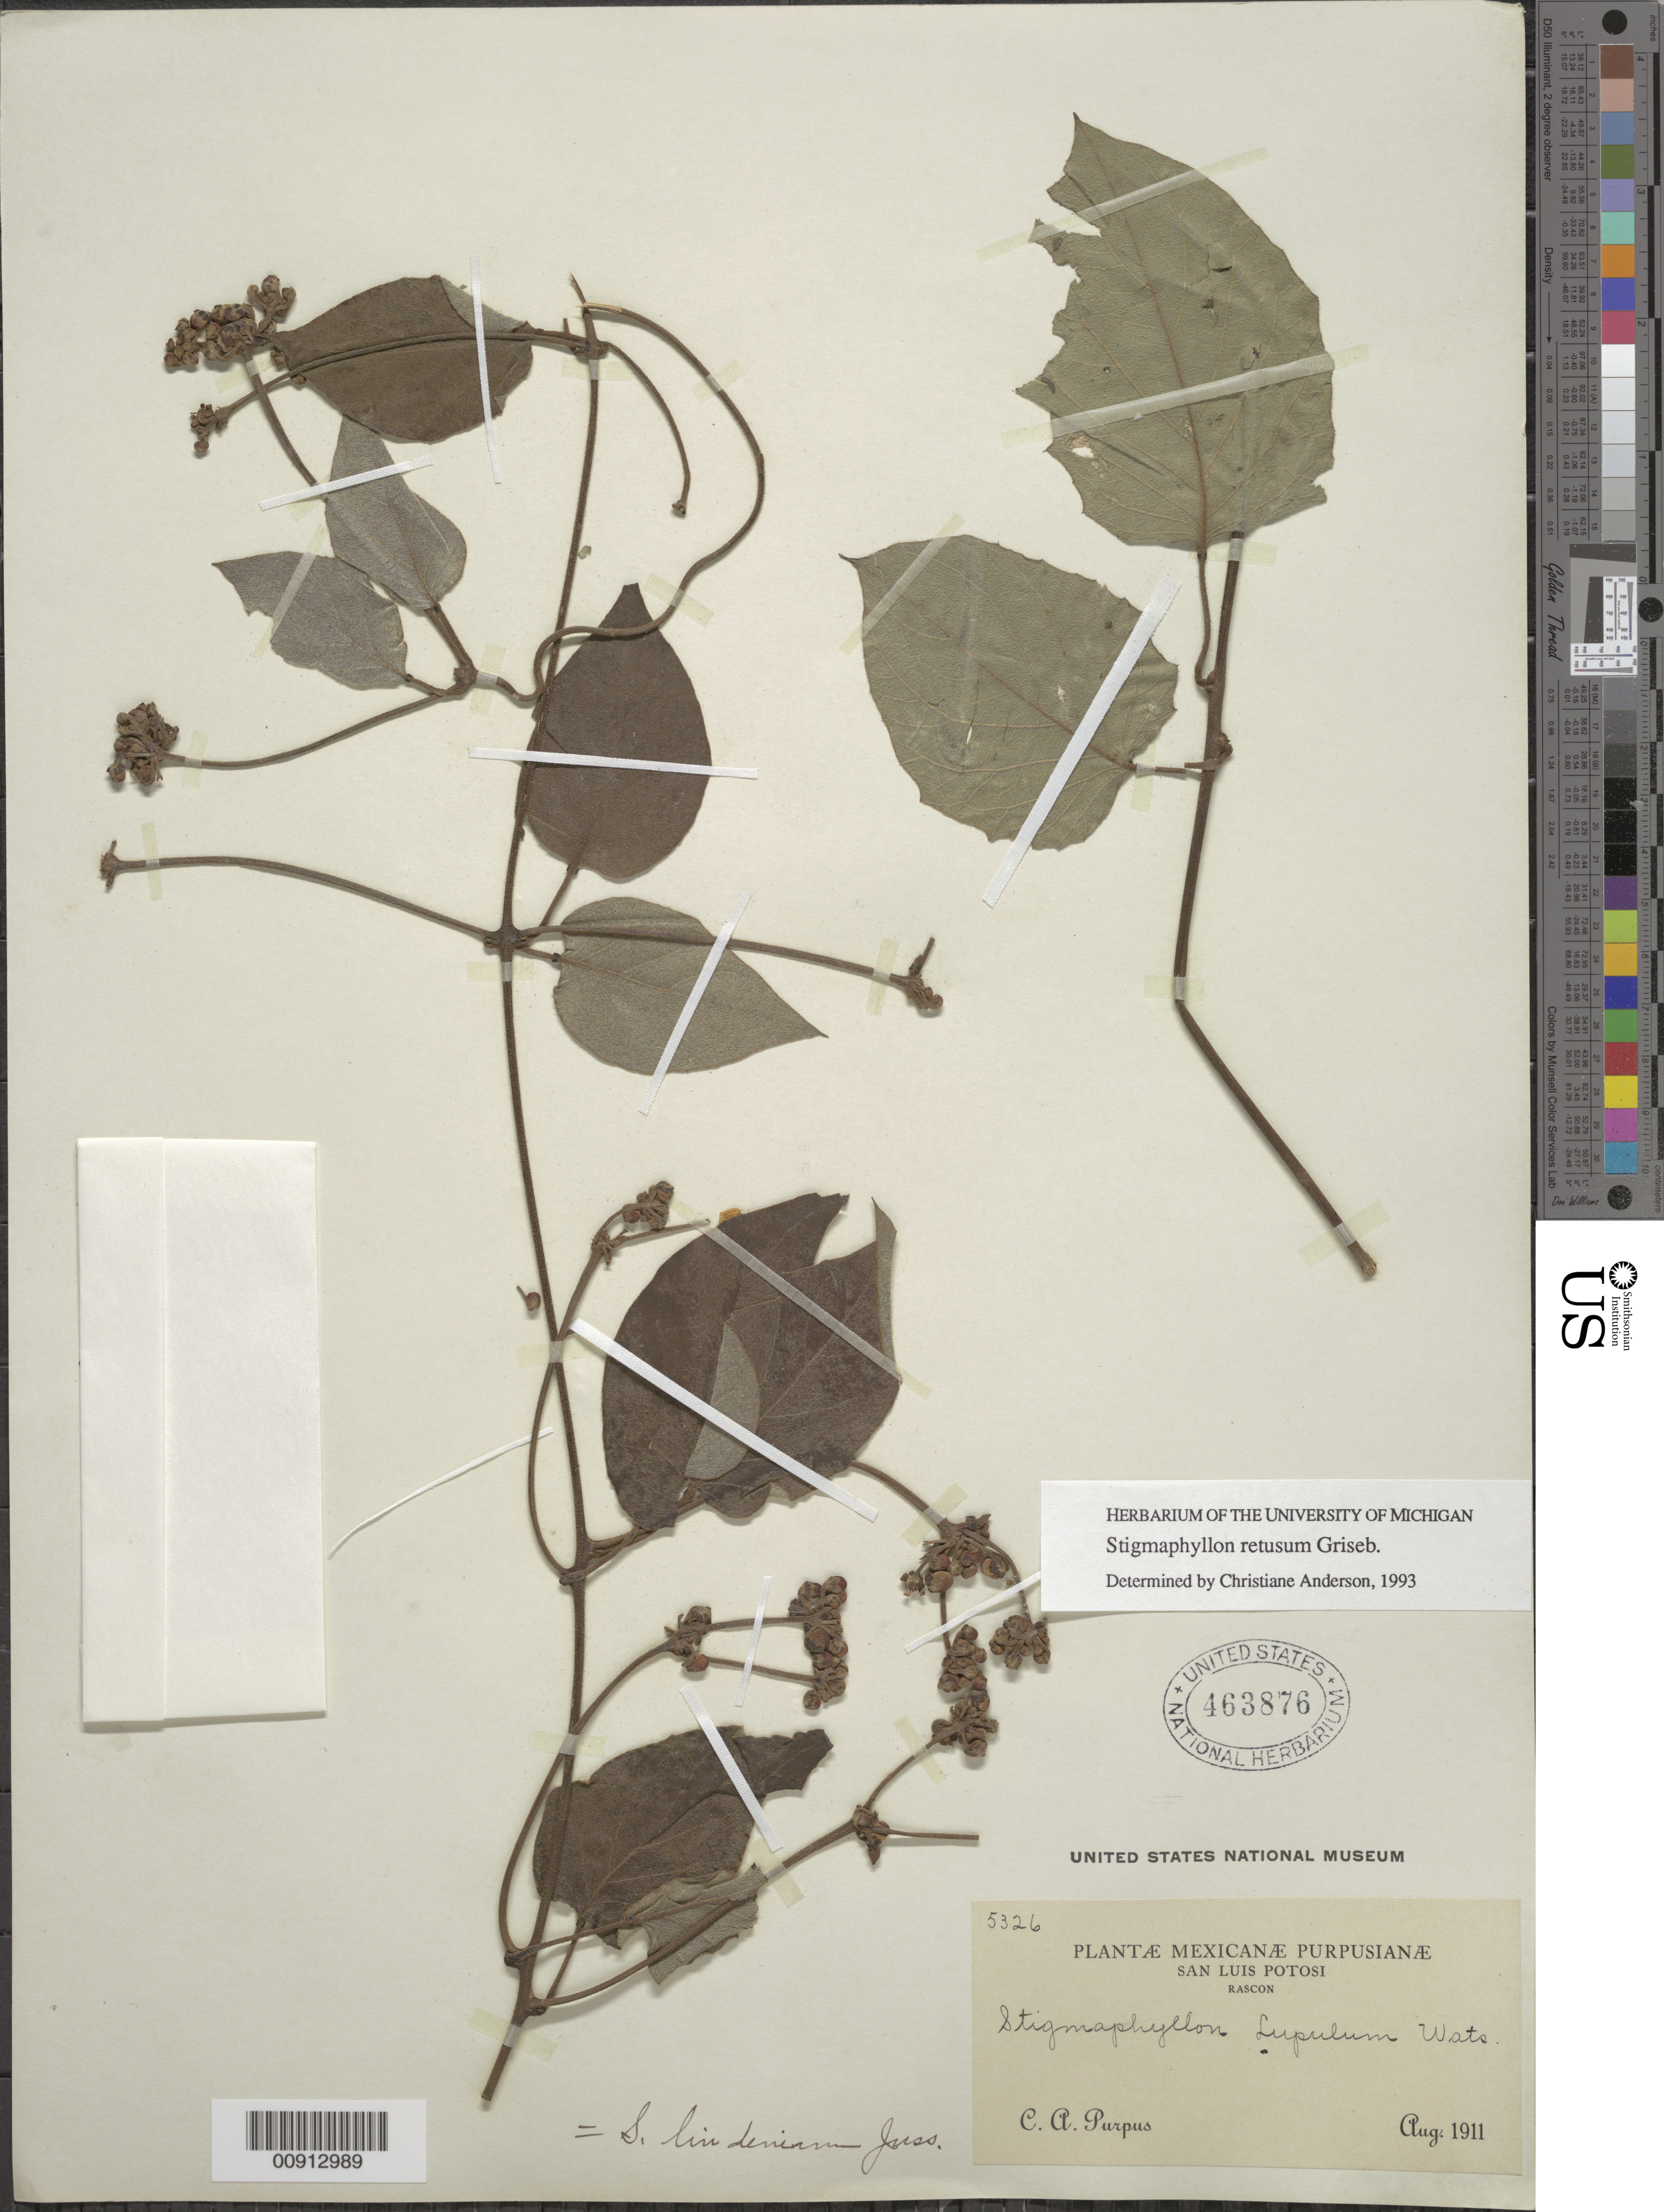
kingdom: Plantae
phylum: Tracheophyta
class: Magnoliopsida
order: Malpighiales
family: Malpighiaceae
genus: Stigmaphyllon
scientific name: Stigmaphyllon retusum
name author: Griseb.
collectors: C. A. Purpus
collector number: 5326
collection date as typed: Aug 1911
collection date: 1911-08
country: Mexico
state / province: San Luis Potosí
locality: San Luis Potosí: Rascon.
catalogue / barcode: US 463876